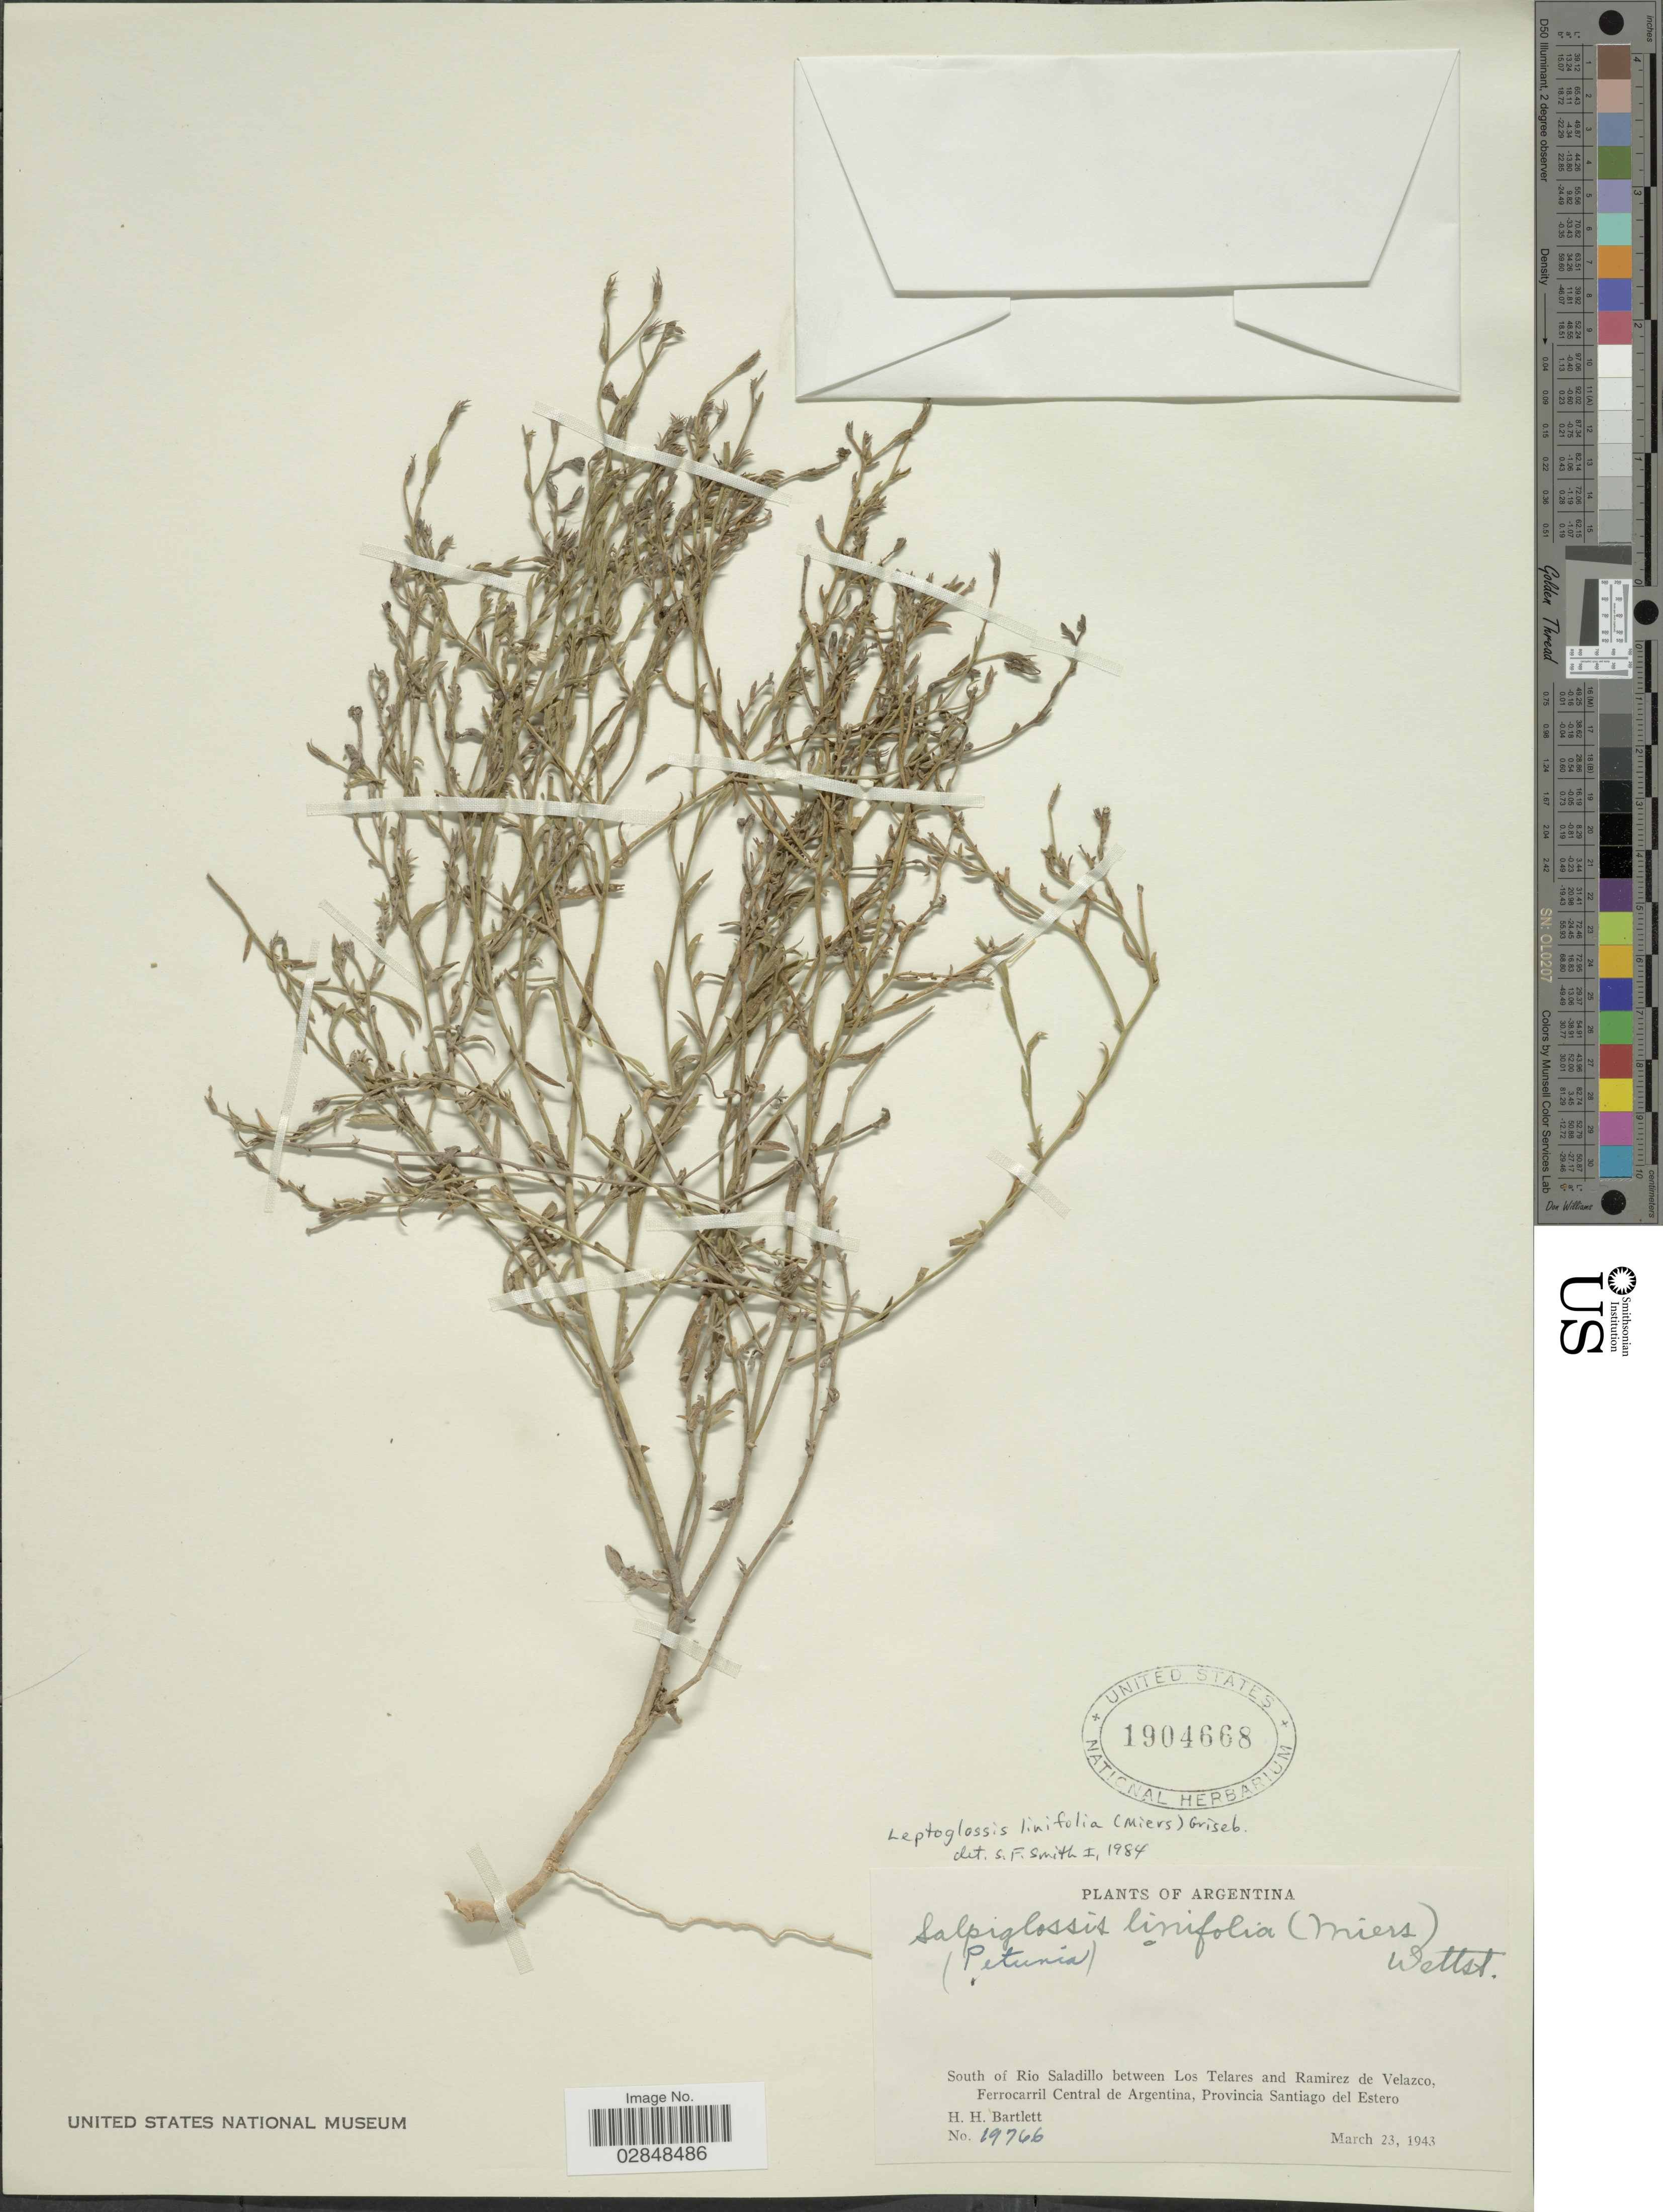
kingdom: Plantae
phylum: Tracheophyta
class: Magnoliopsida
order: Solanales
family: Solanaceae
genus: Leptoglossis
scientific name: Leptoglossis linifolia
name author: Benth. & Hook. f.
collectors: H. H. Bartlett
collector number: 19766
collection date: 1943-03-23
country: Argentina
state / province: Santiago del Estero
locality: South of Rio Saladillo between Los Telares and Ramirez de Velazco, Ferrocarril Central de Argentina.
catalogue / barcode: US 1904668